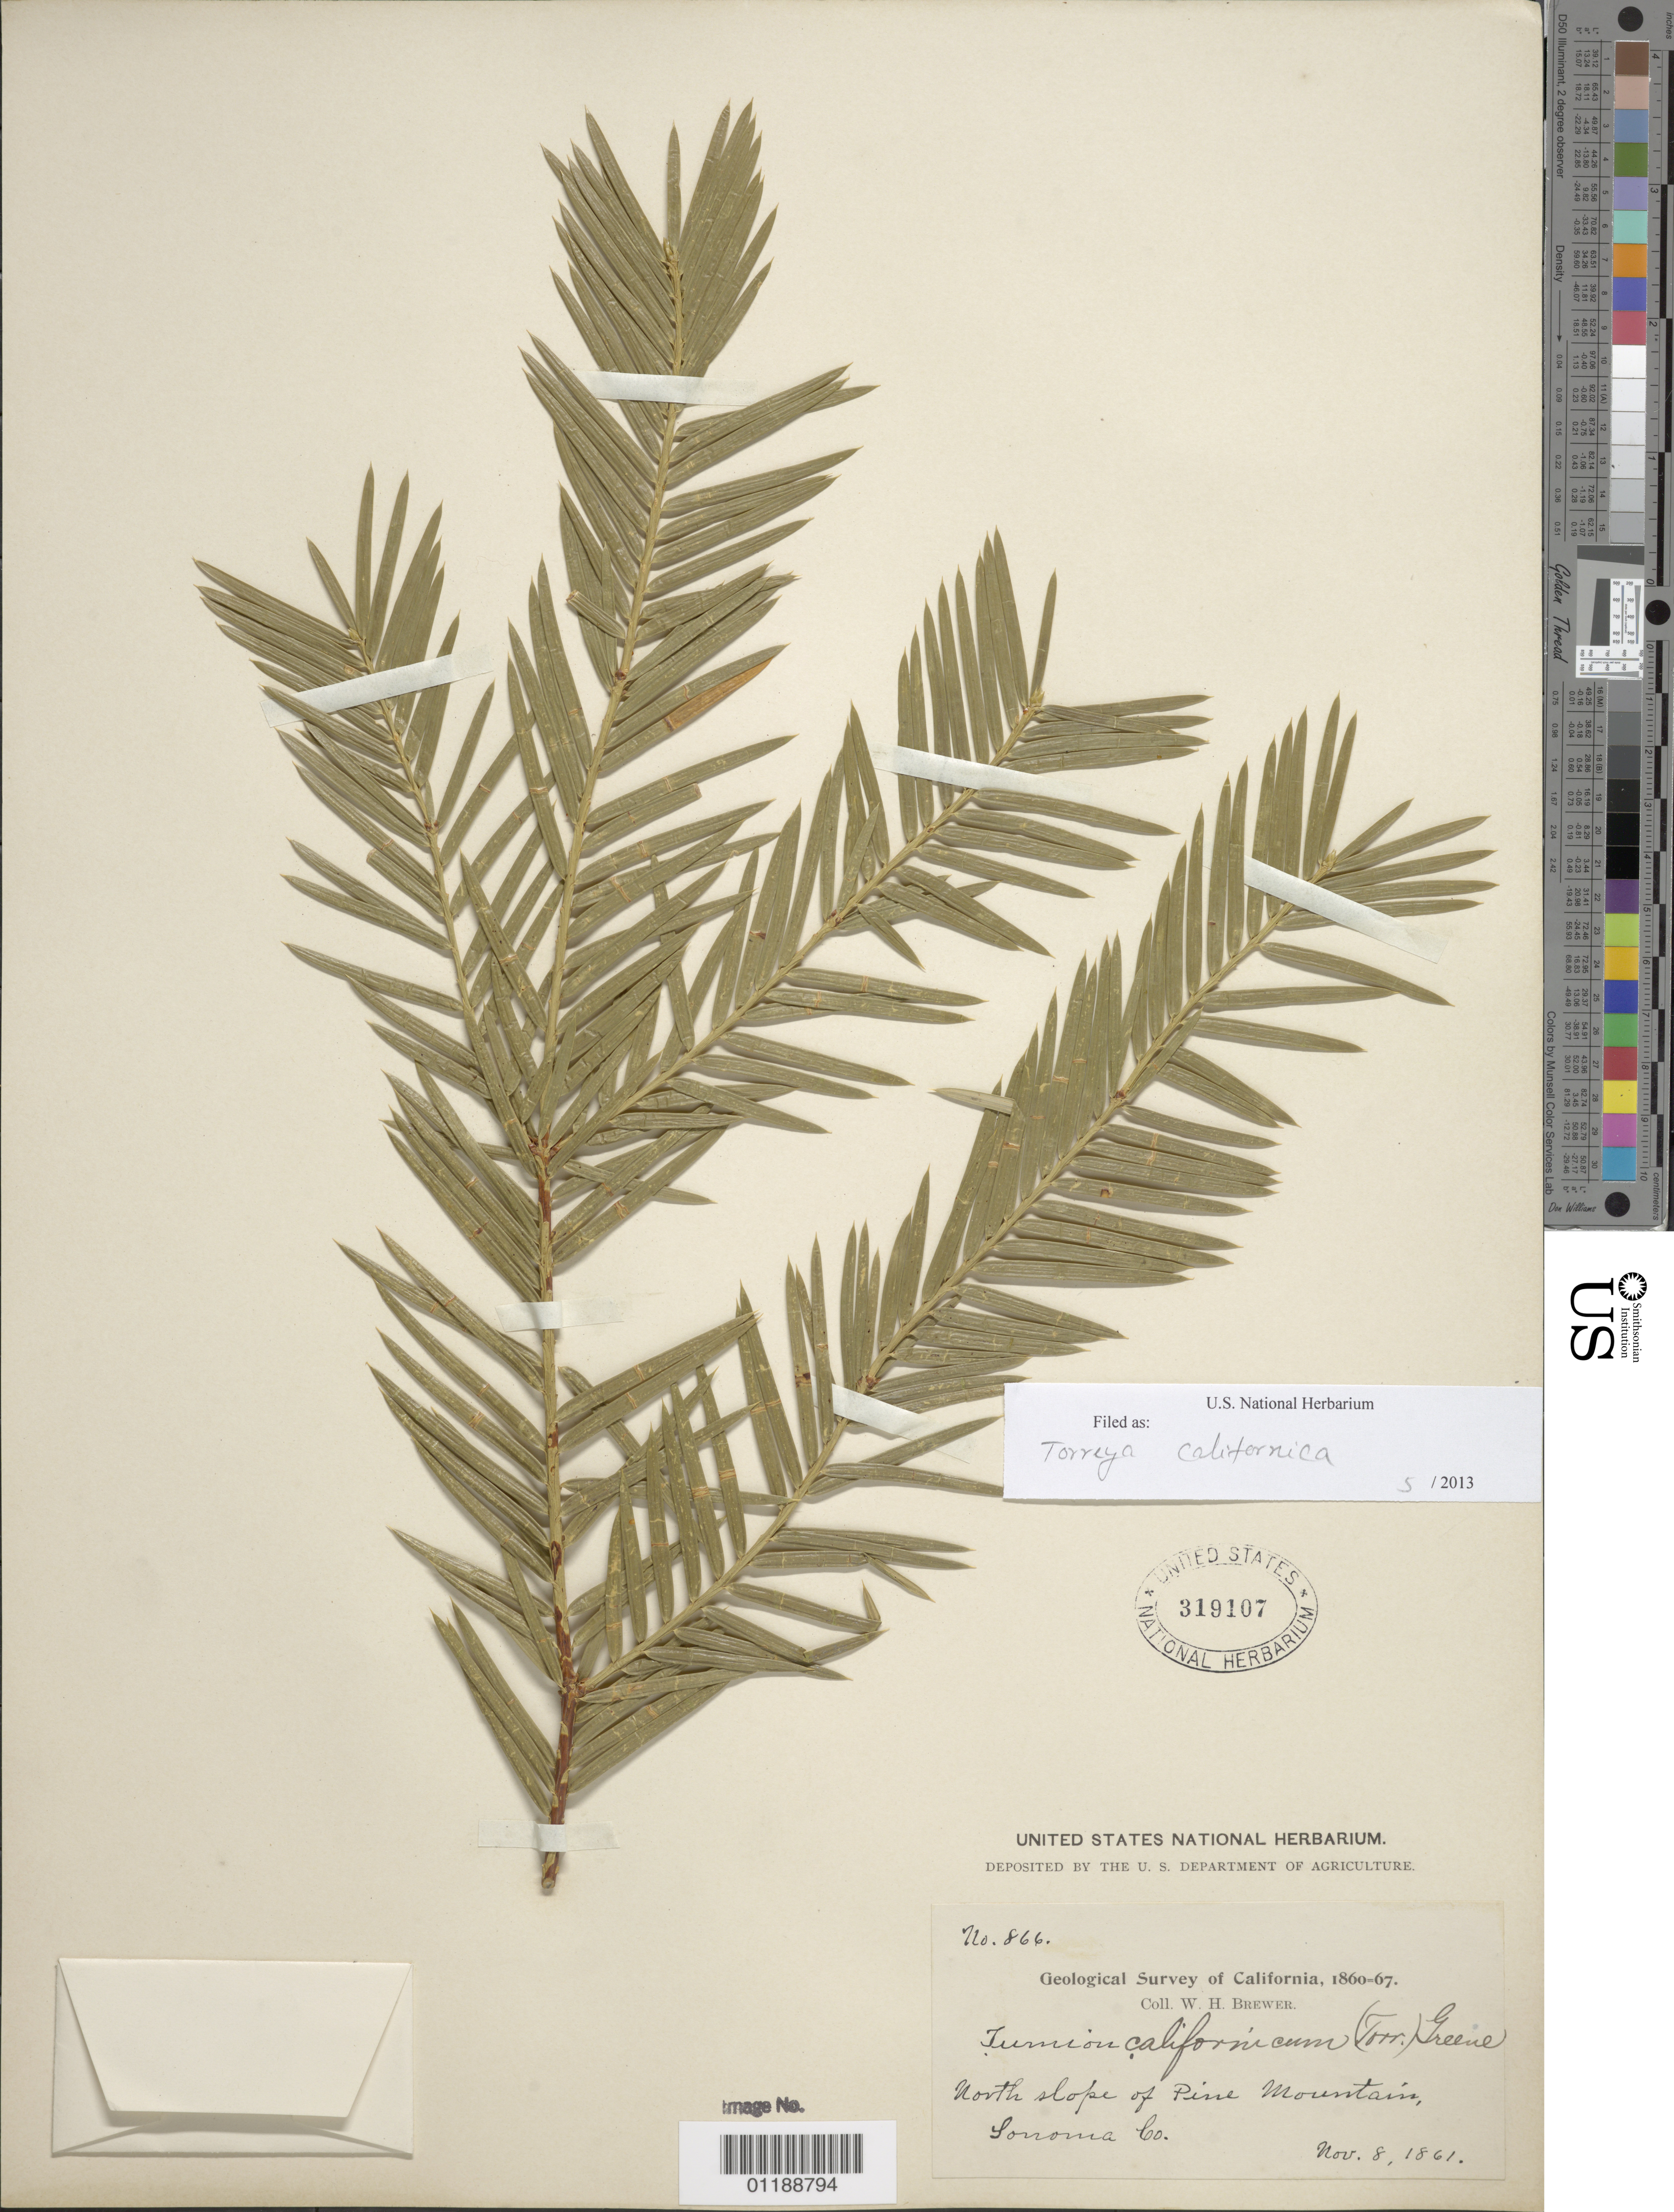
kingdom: Plantae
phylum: Tracheophyta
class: Pinopsida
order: Pinales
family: Taxaceae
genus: Torreya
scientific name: Torreya californica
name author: Torr.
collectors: W. H. Brewer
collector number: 866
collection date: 1861-11-08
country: United States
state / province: California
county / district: Sonoma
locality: North slope of Pine Mts.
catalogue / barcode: US 319107